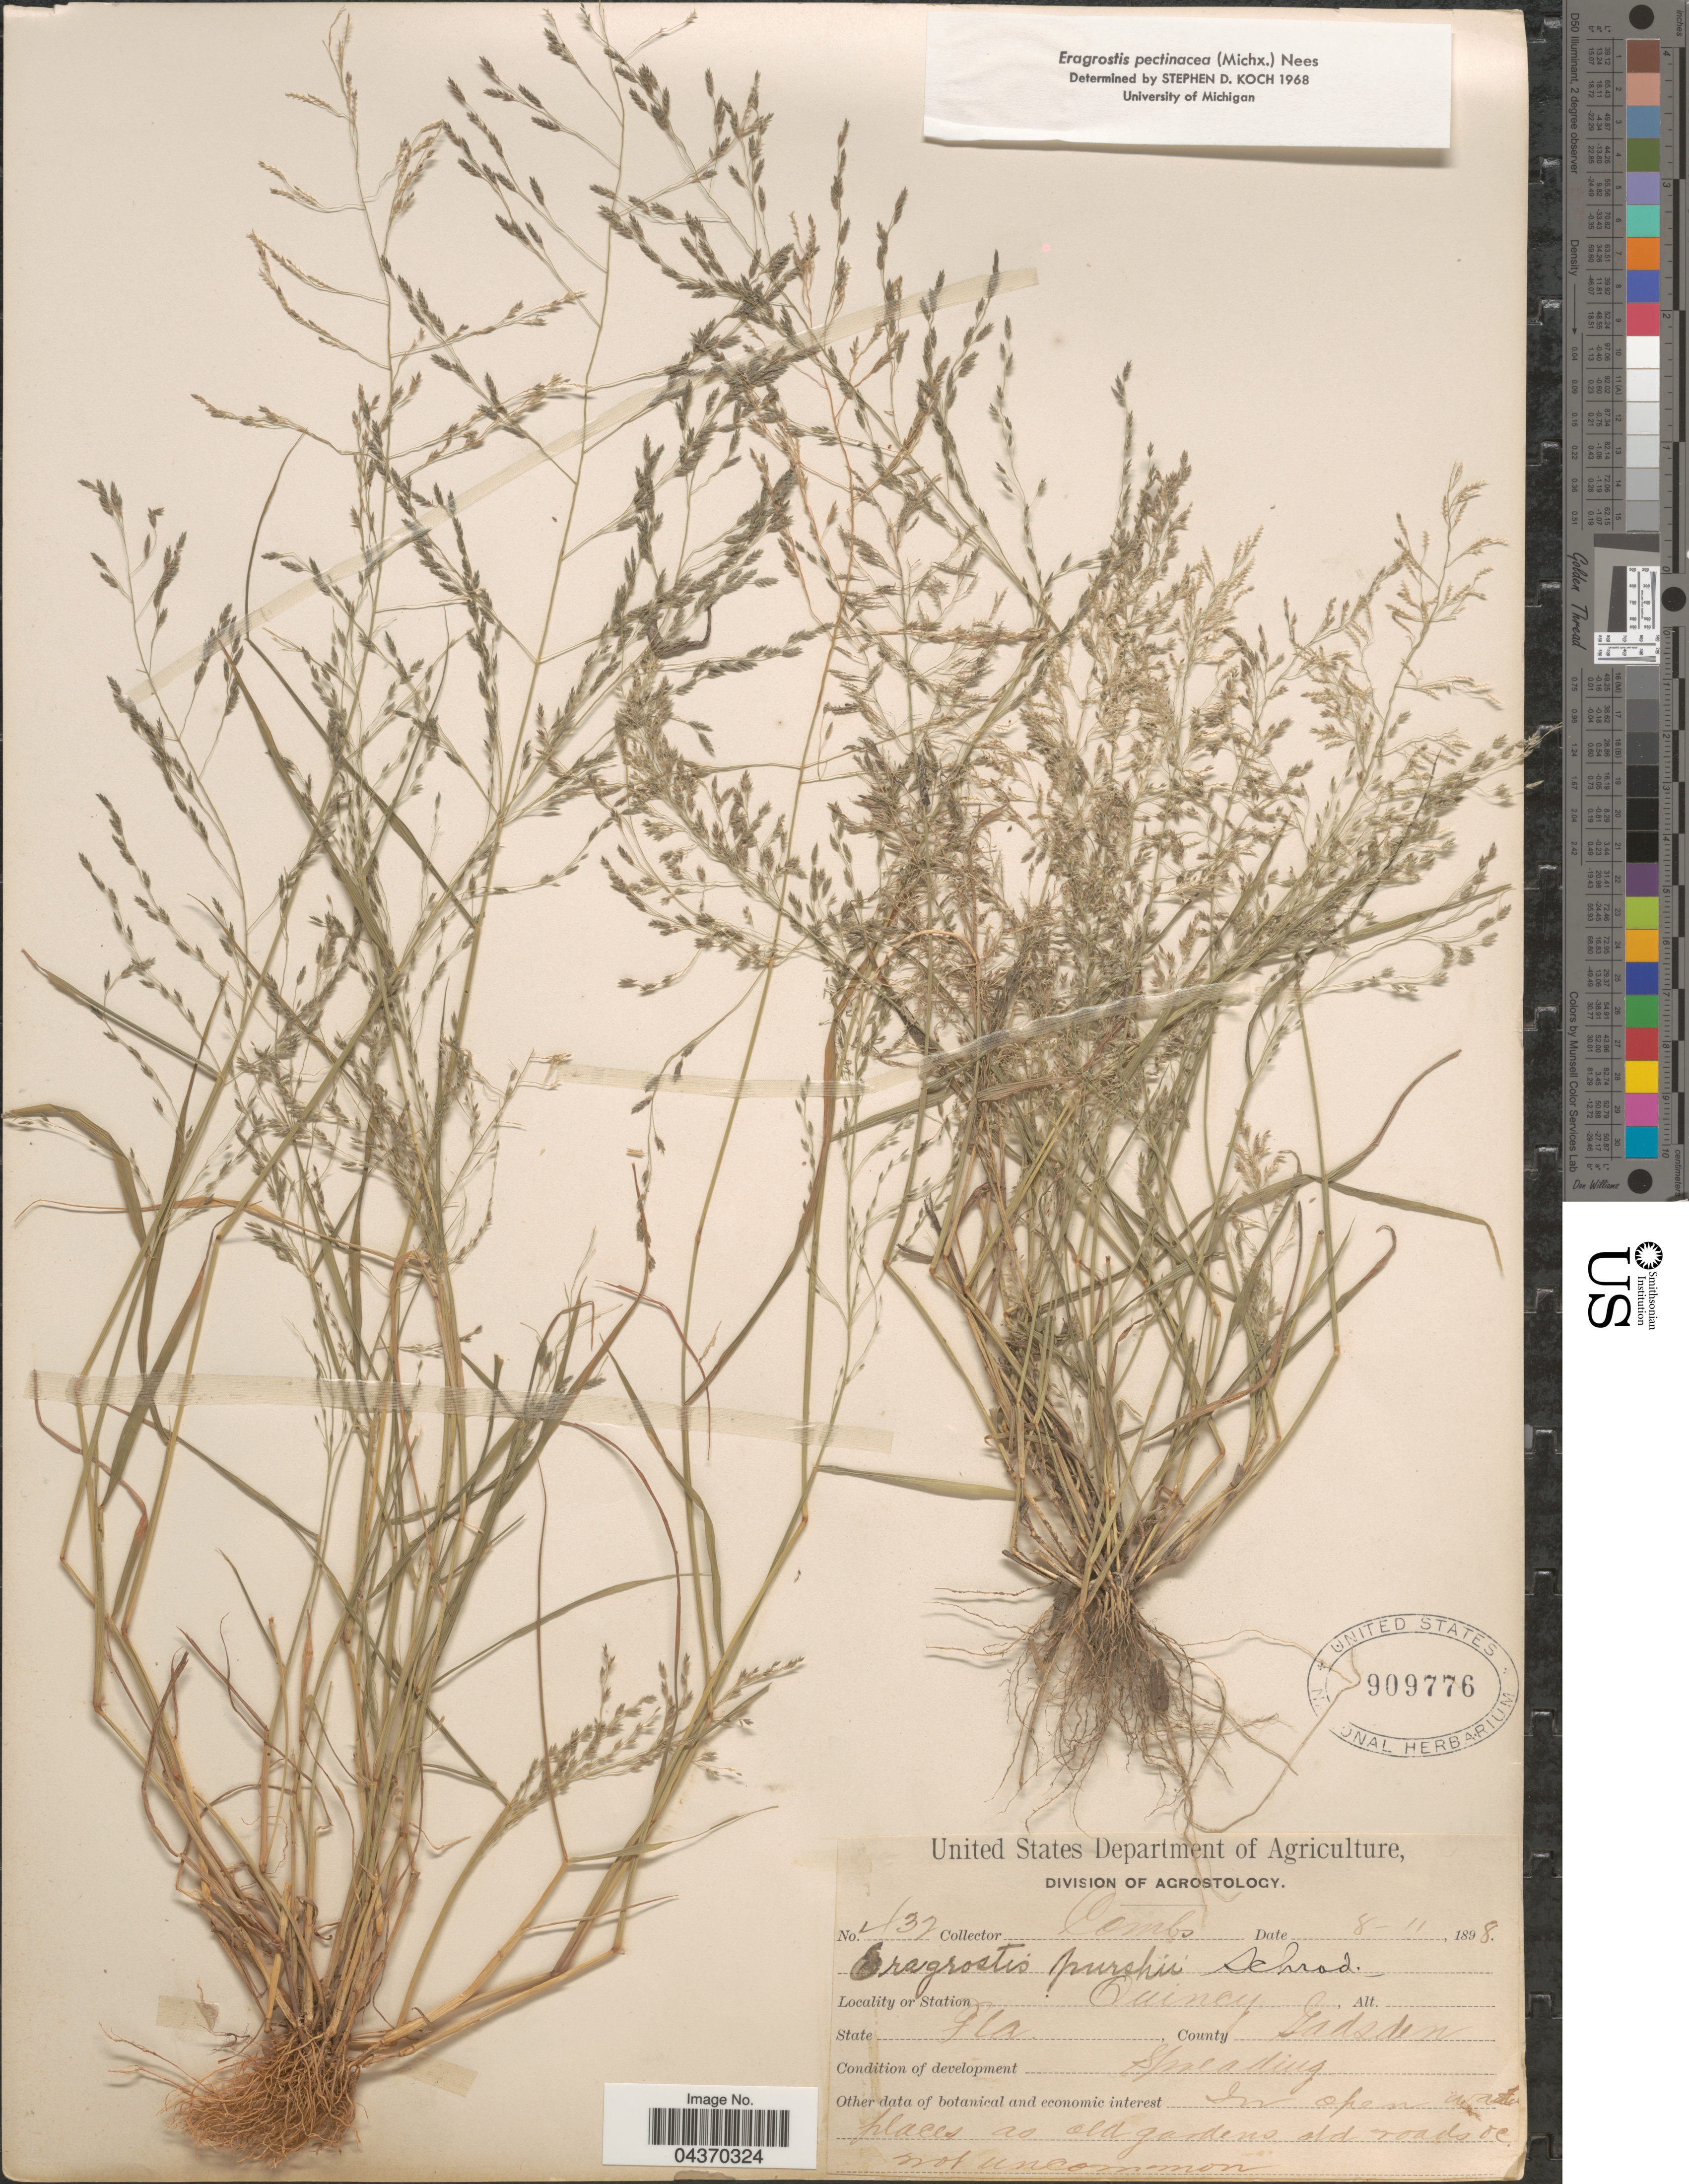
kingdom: Plantae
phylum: Tracheophyta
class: Liliopsida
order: Poales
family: Poaceae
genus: Eragrostis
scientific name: Eragrostis pectinacea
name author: (Michx.) Nees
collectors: -. Combs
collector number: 432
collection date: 1898-08-11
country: United States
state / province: Florida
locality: Station Quincy. County Gadsden.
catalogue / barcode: US 909776